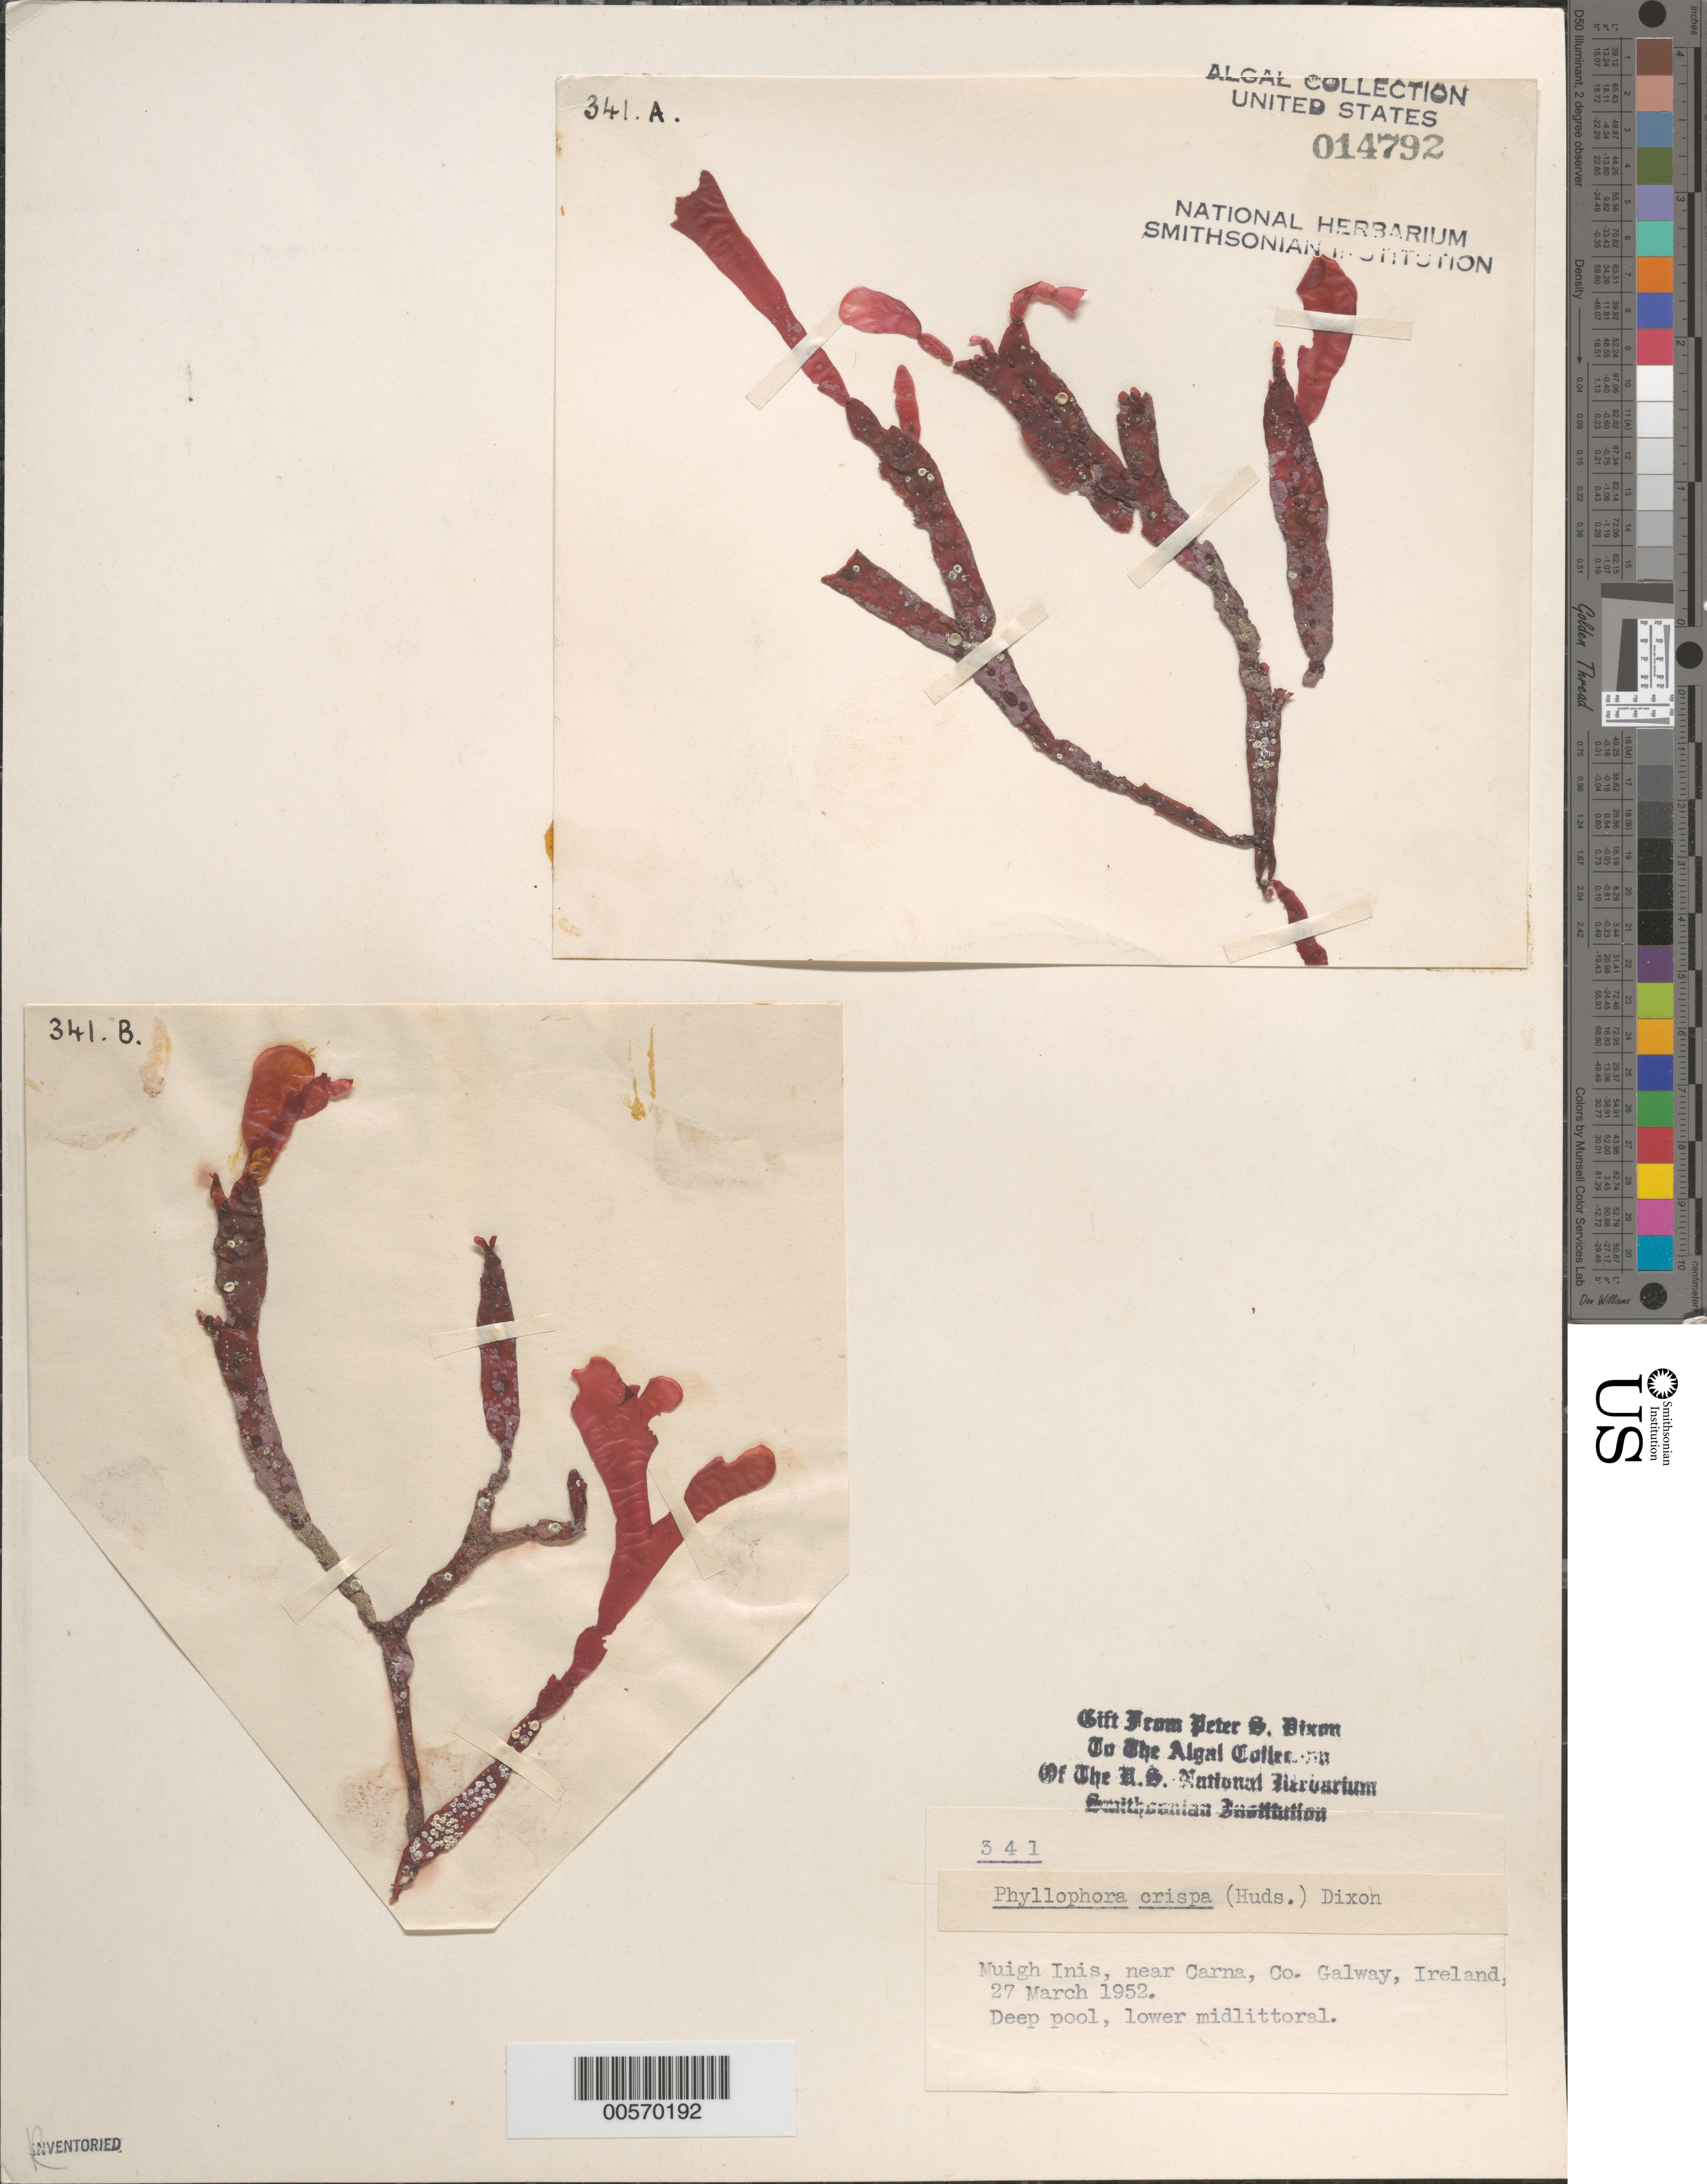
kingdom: Plantae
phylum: Rhodophyta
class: Florideophyceae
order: Gigartinales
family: Phyllophoraceae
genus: Phyllophora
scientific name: Phyllophora crispa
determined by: Dixon, P. S.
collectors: P. S. Dixon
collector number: PSD 341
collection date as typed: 27 Mar 1952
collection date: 1952-03-27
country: Ireland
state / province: Connaught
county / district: Galway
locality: Muigh Inis, near Carna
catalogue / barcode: US 14792